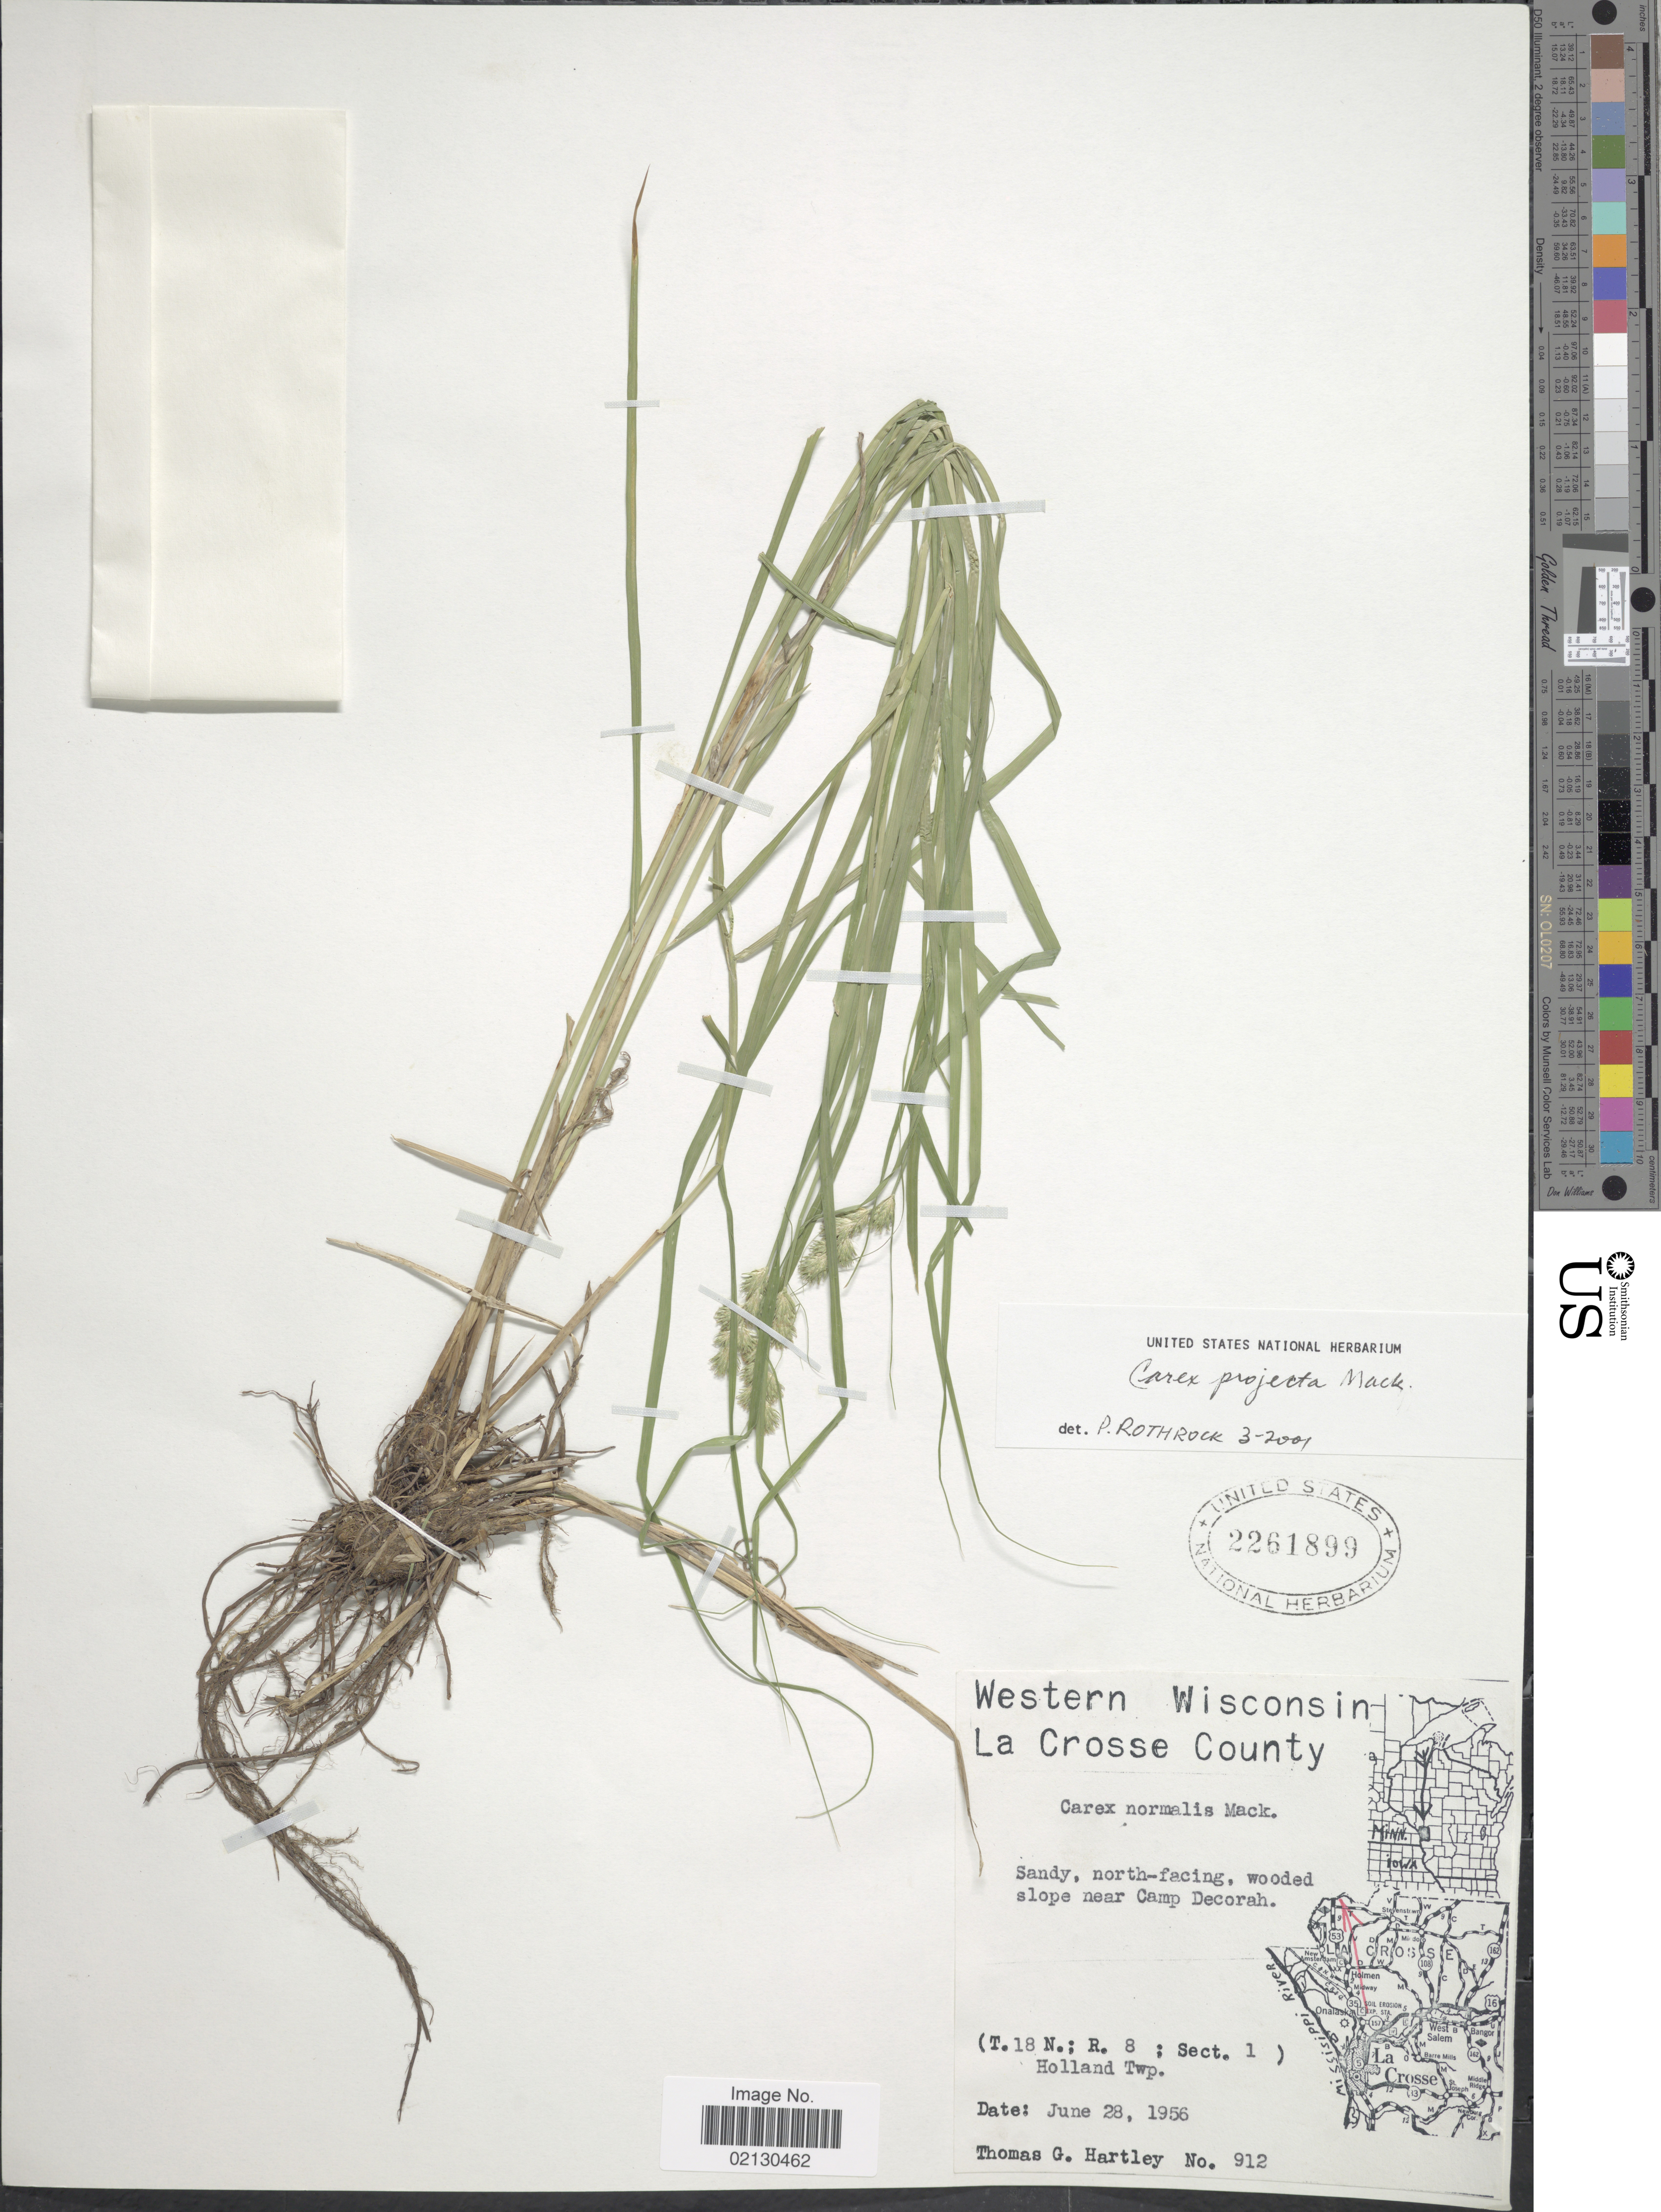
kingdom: Plantae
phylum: Tracheophyta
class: Liliopsida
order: Poales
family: Cyperaceae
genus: Carex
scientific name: Carex projecta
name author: Mack.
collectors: T. G. Hartley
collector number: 912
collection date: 1956-06-28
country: United States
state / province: Wisconsin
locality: Western Wisconsin. La Crosse County. near Camp Decorah. (T. 18 N.; R. 8 ; Sect. 1) Holland Twp.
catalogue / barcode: US 2261899